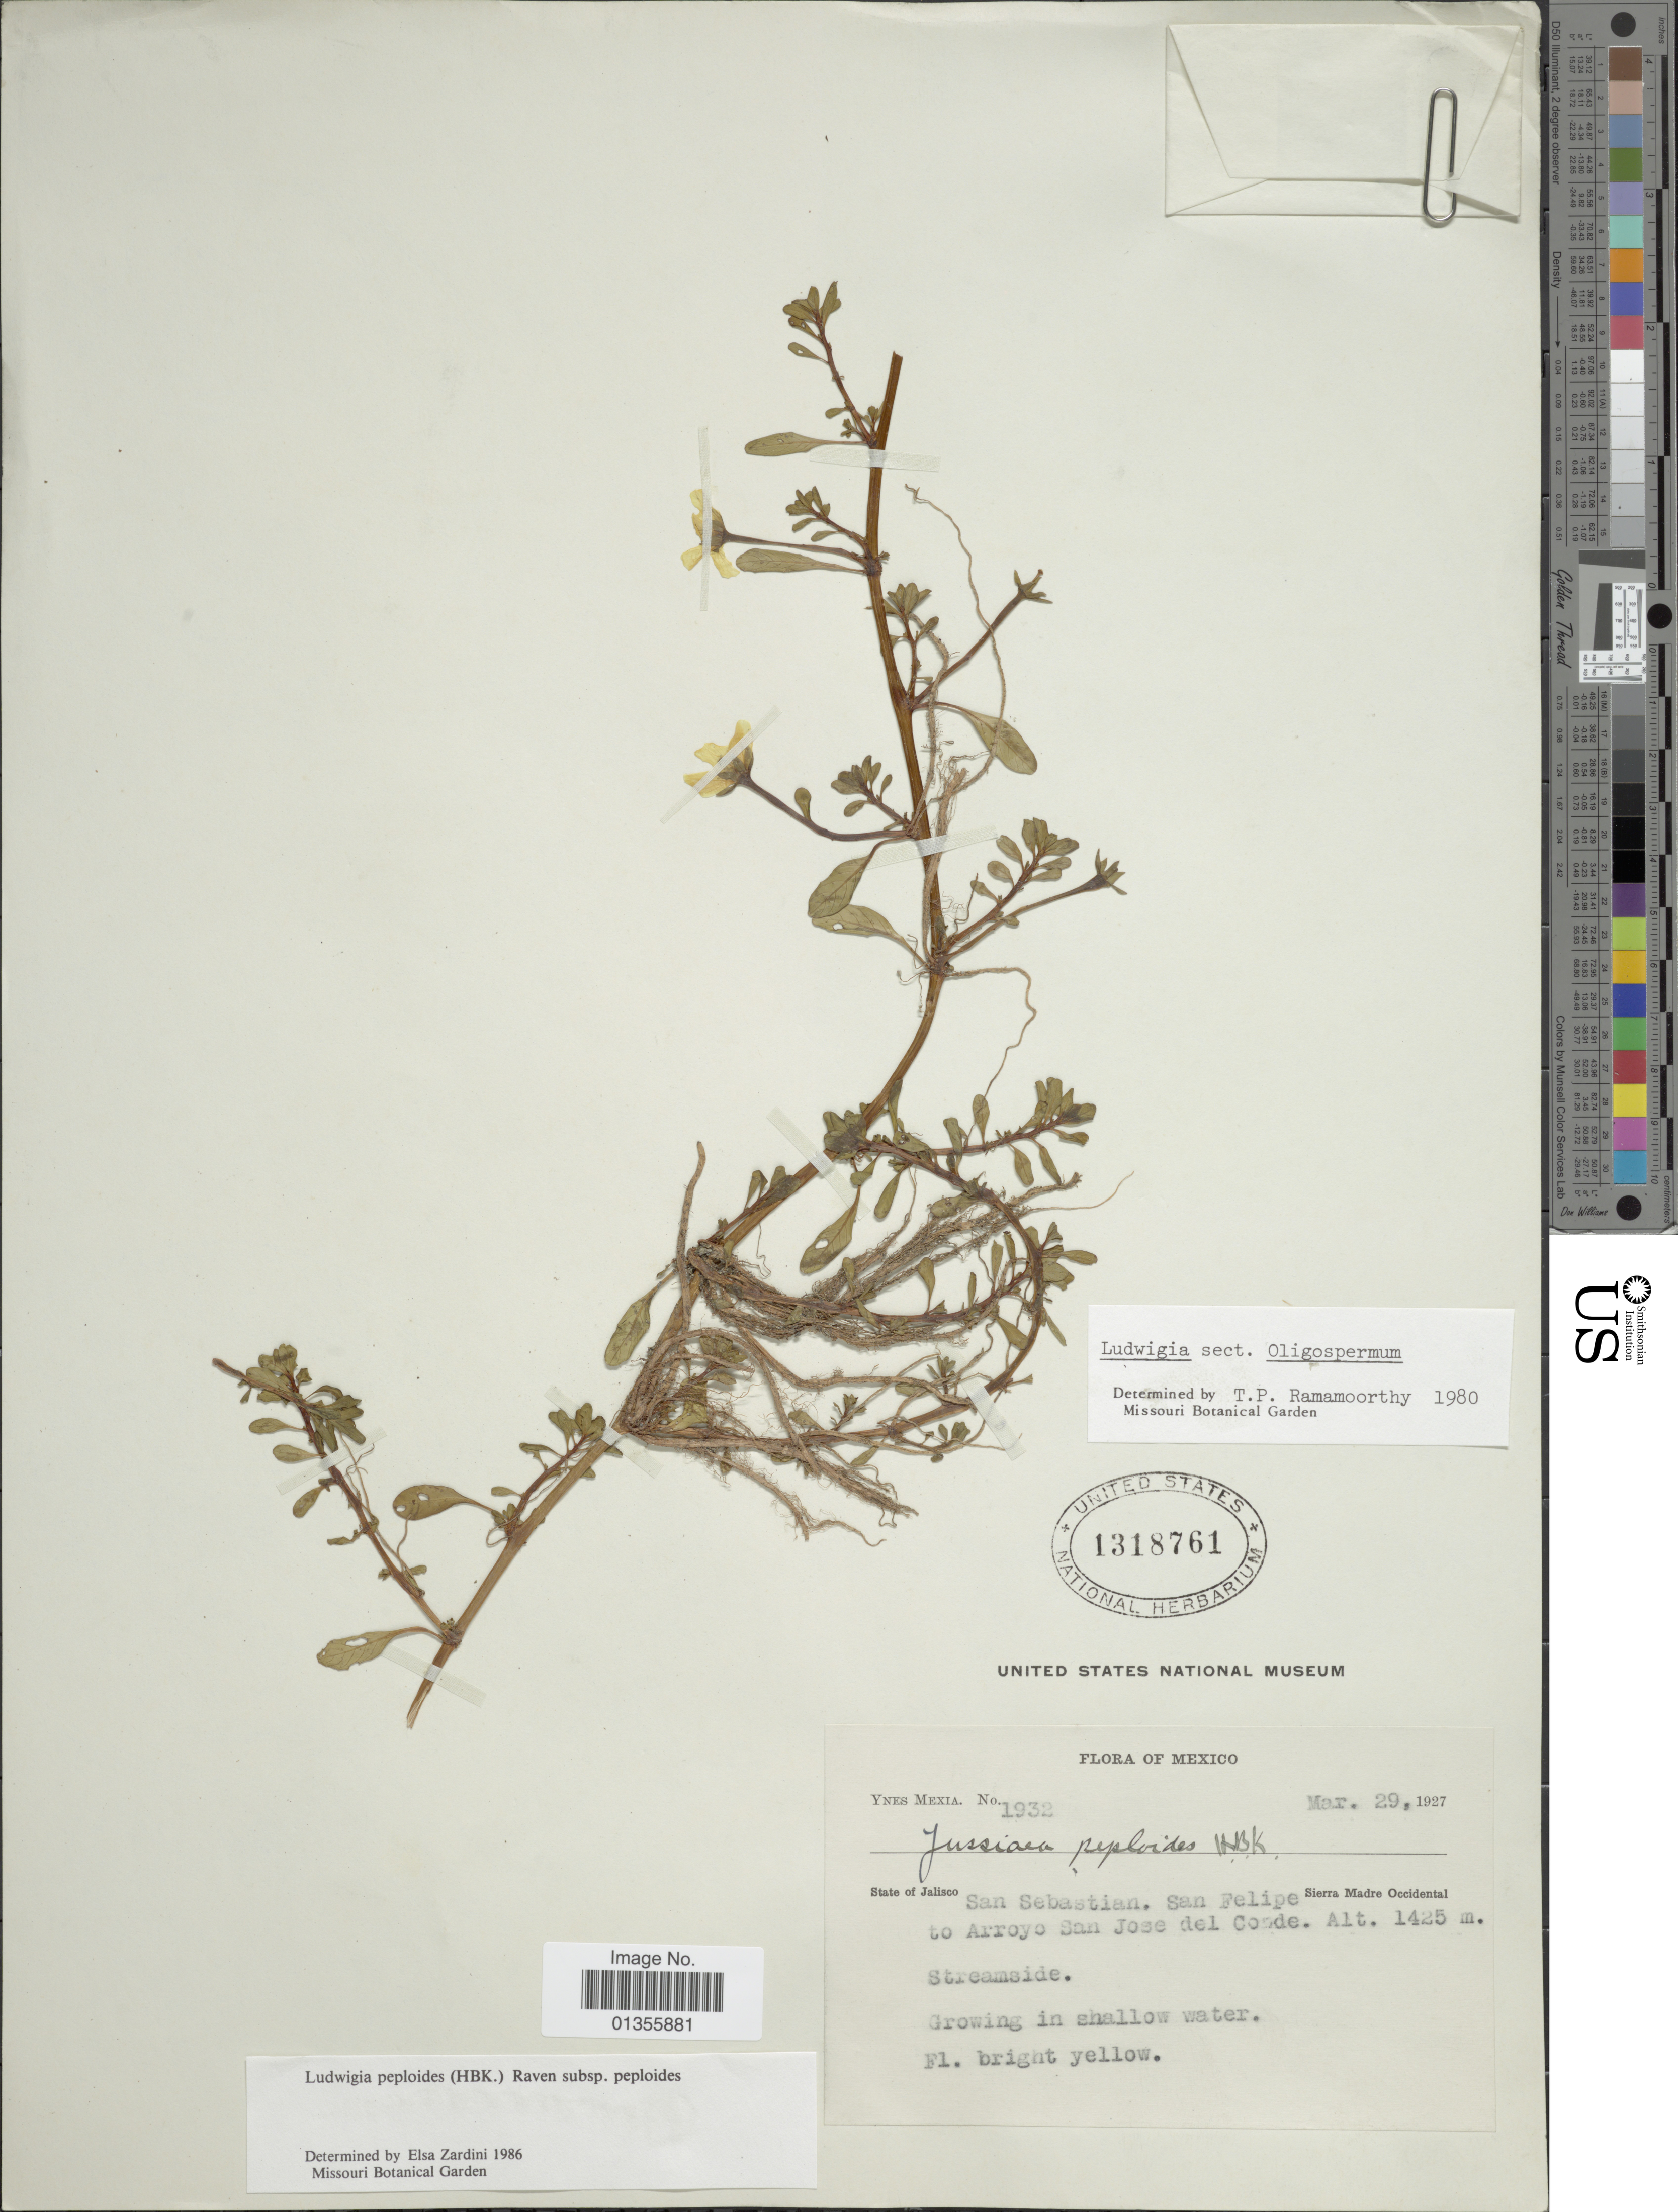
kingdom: Plantae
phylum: Tracheophyta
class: Magnoliopsida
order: Myrtales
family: Onagraceae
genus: Ludwigia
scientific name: Ludwigia peploides subsp. peploides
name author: (Kunth) P.H. Raven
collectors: Y. Mexia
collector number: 1932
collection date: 1927-03-29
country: Mexico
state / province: Jalisco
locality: San Sebastian. San Felipe. Sierra Madre Occidental to Arroyo San Jose del Conde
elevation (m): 1425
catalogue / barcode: US 1318761